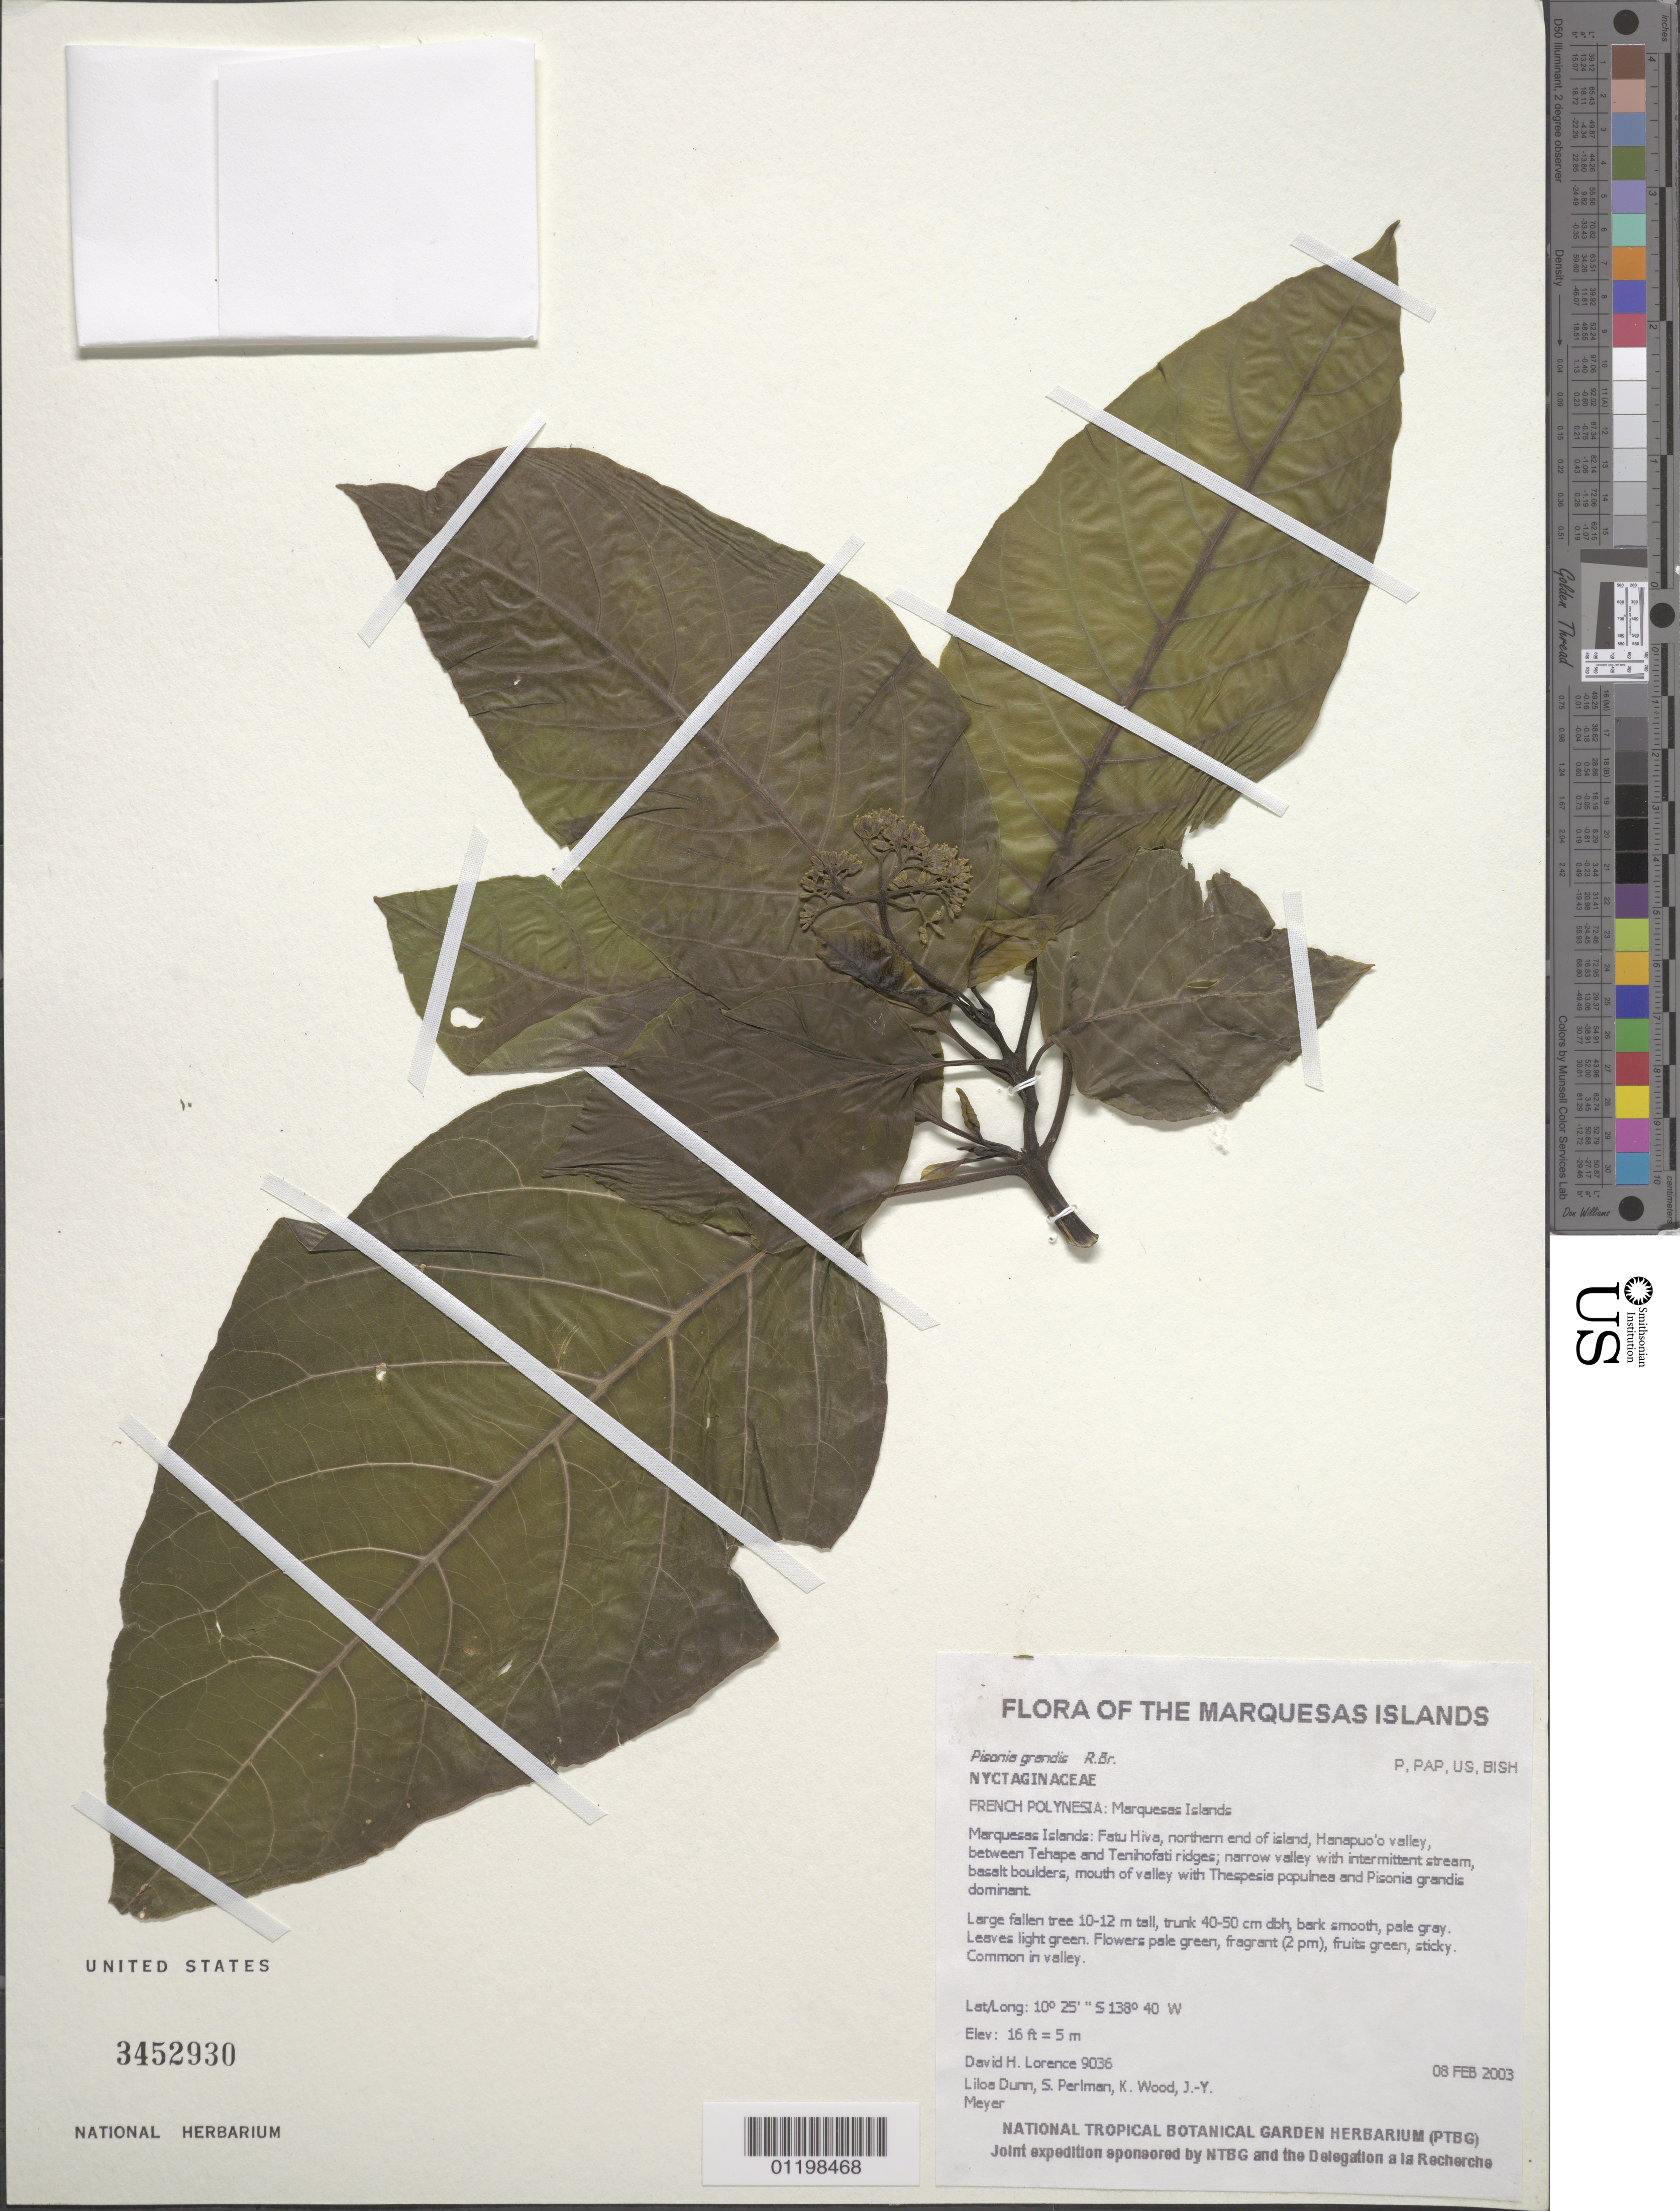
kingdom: Plantae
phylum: Tracheophyta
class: Magnoliopsida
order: Caryophyllales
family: Nyctaginaceae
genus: Pisonia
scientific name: Pisonia grandis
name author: R. Br.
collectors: D. Lorence, L. Dunn, S. P. Perlman, K. R. Wood & J.-Y. Meyer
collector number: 9036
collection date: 2003-02-08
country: French Polynesia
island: Fatu Hiva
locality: Northern end of island, Hanapuo'o valley, between Tehape and Tenihofati ridges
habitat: Narrow valley with intermittent stream, basalt boulders, mouth of valley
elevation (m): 5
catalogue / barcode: US 3452930